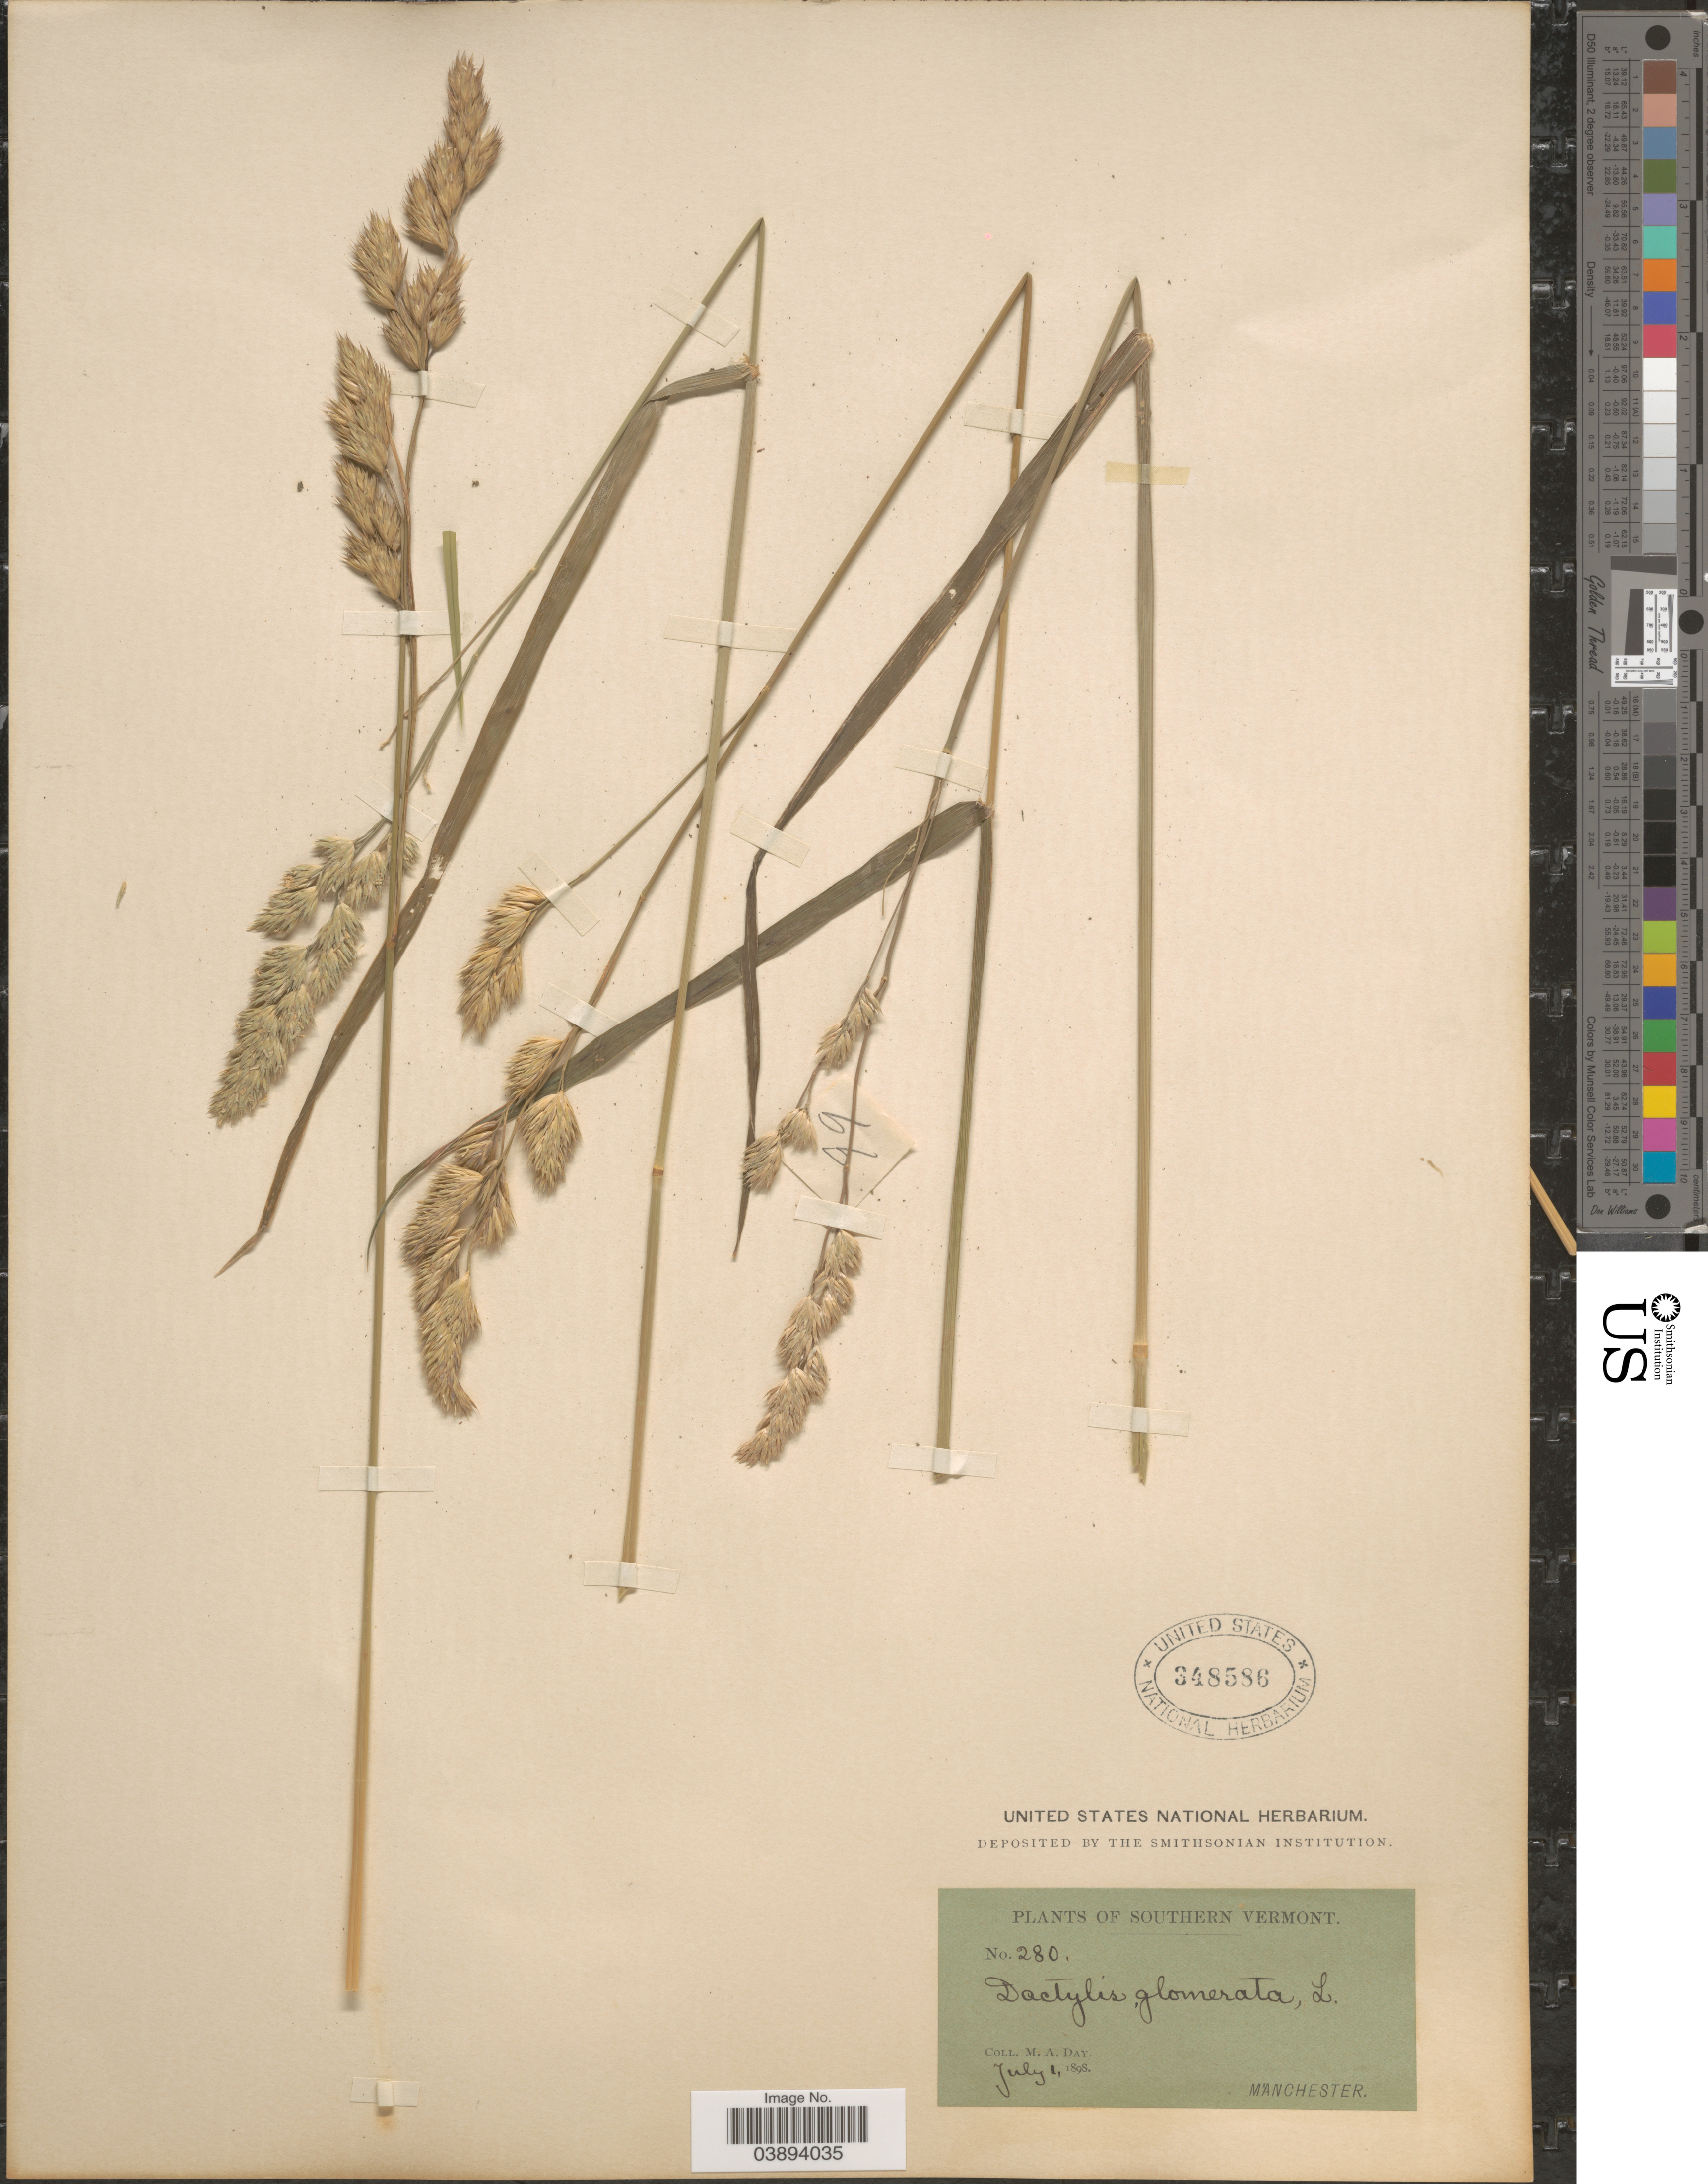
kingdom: Plantae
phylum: Tracheophyta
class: Liliopsida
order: Poales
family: Poaceae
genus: Dactylis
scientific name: Dactylis glomerata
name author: L.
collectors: M. Day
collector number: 280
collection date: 1898-07-01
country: United States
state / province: Vermont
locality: Southern Vermont. Manchester.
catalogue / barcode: US 348586